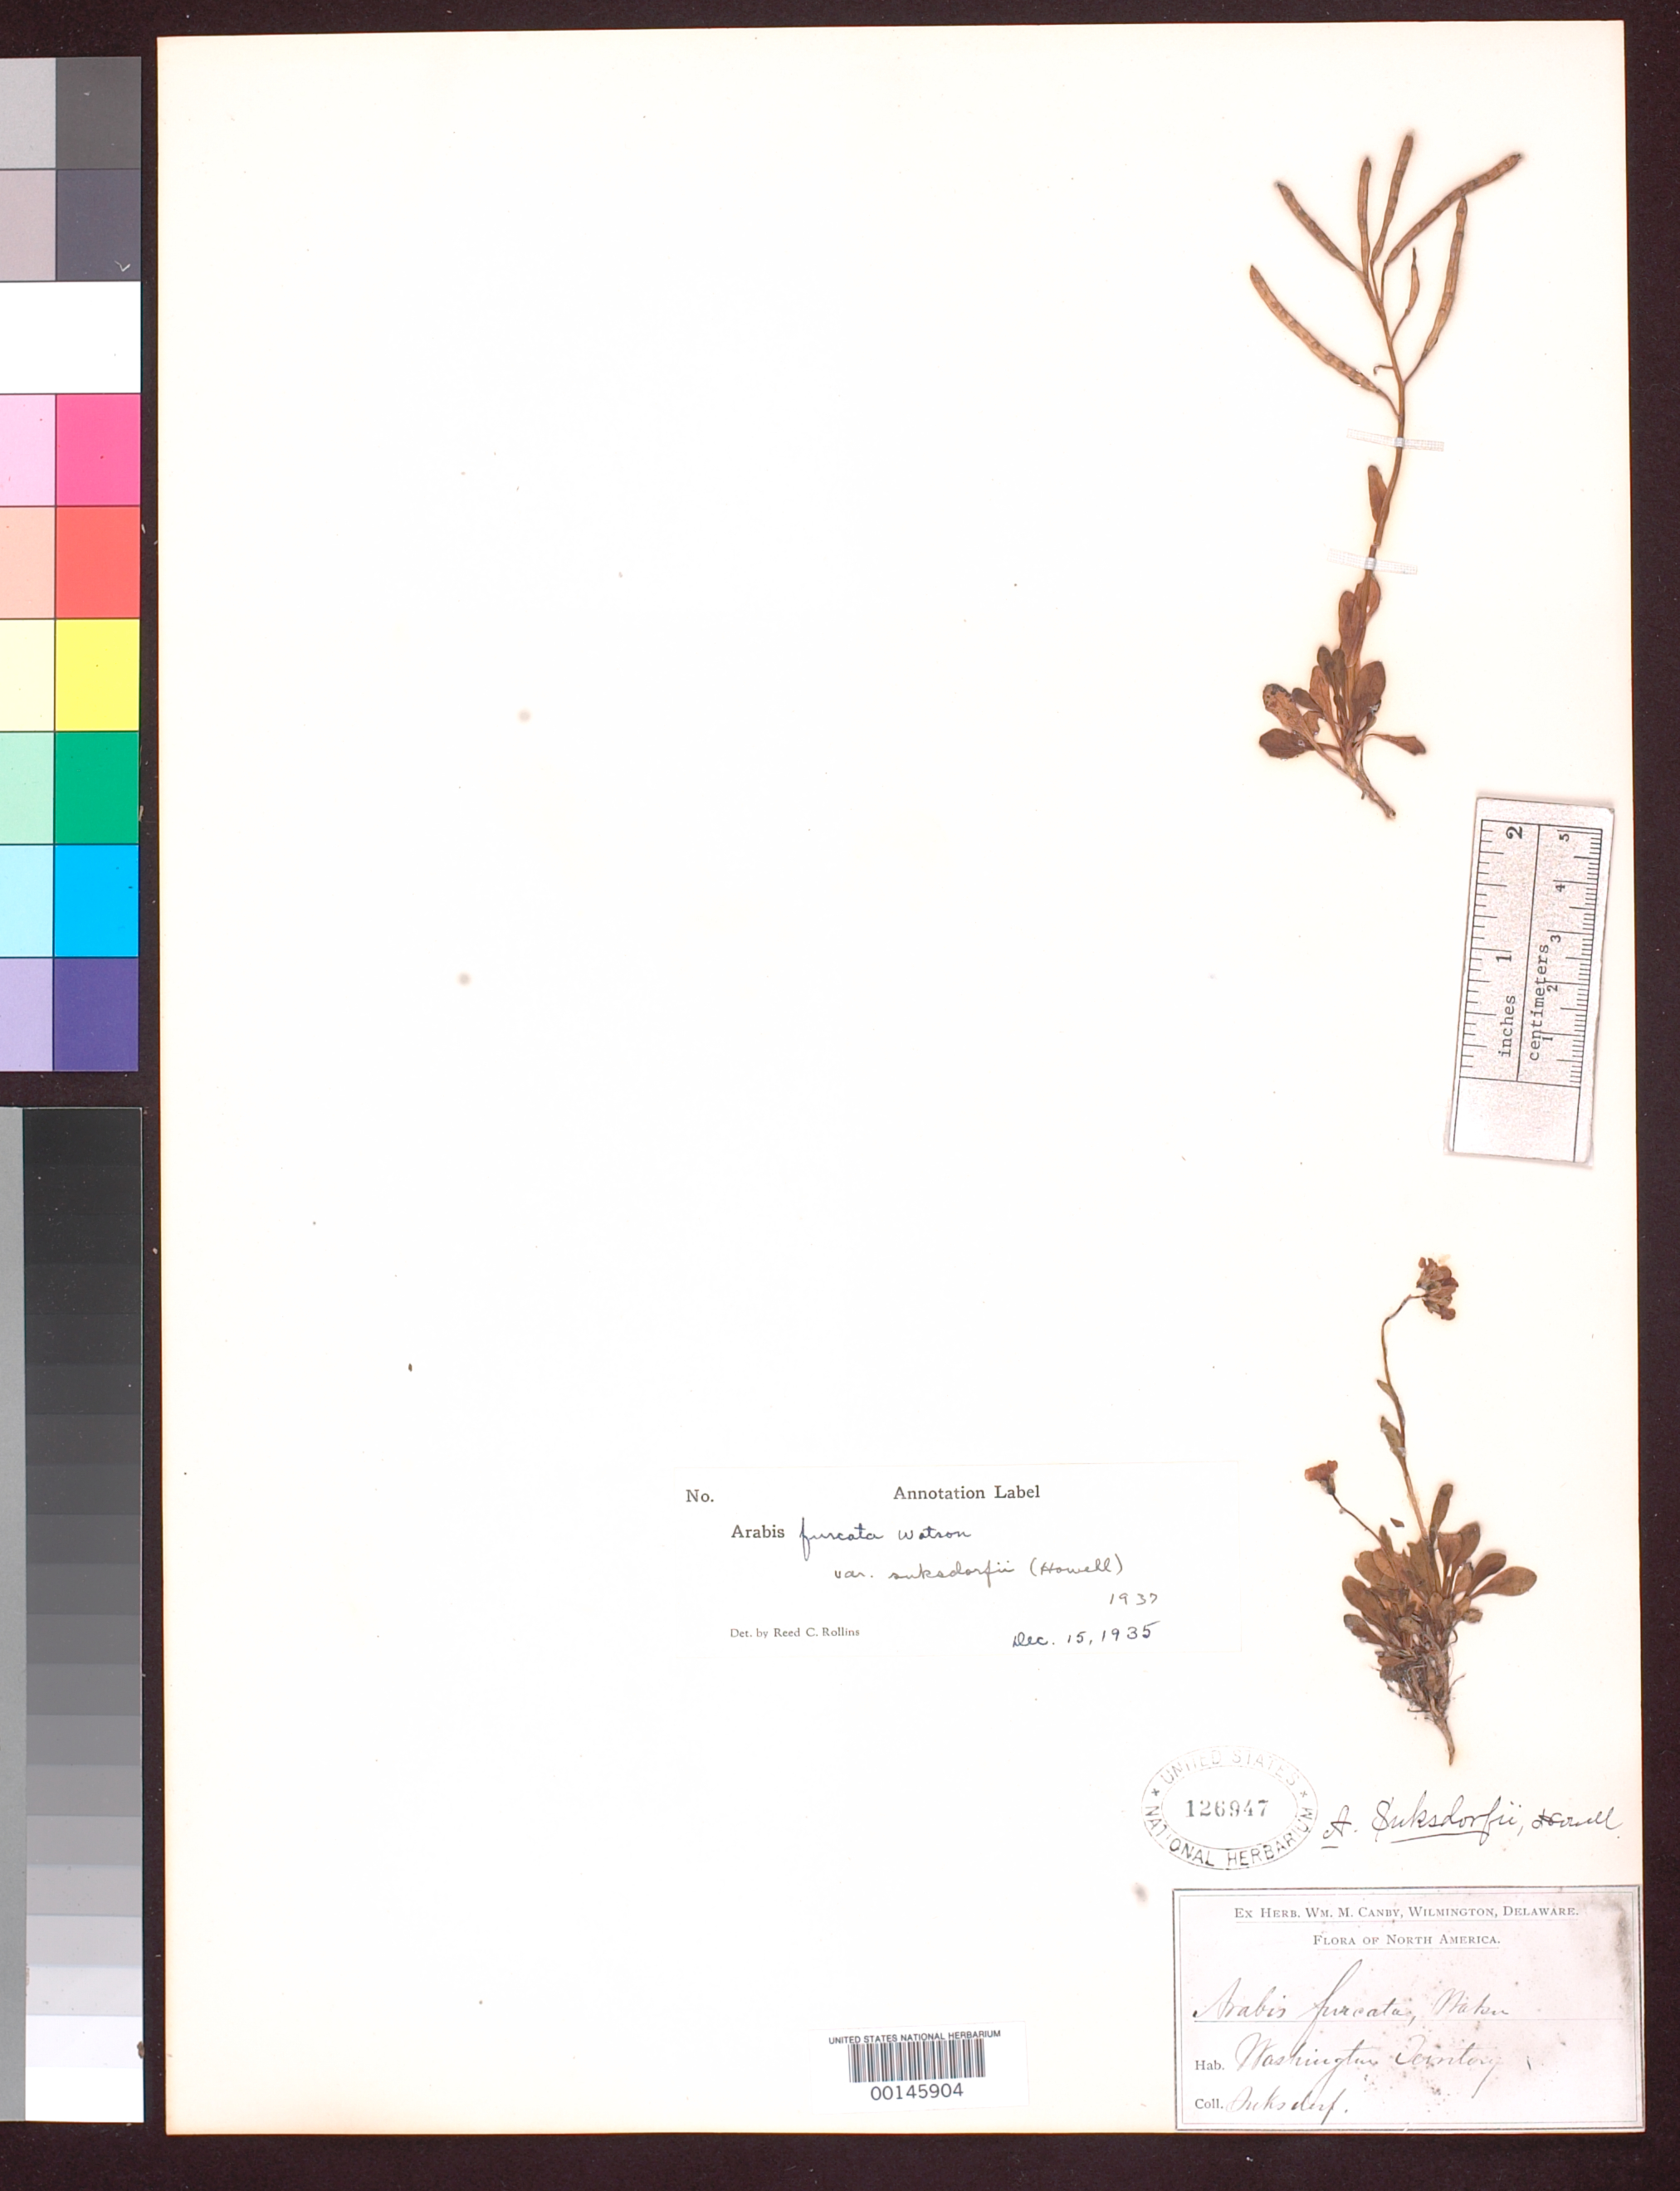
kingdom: Plantae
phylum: Tracheophyta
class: Magnoliopsida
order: Brassicales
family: Brassicaceae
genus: Arabis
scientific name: Arabis suksdorfii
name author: Howell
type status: Possible Type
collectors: W. N. Suksdorf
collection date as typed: Aug 1880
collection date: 1880-08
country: United States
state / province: Washington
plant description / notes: Protologue, "On dry alluvial ridges Mount Adams Washington near the line of perpetual snow." Specimen annotated "not type collection of A. suksdorfii" by I. Al-Shehbaz (2004).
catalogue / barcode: US 126947